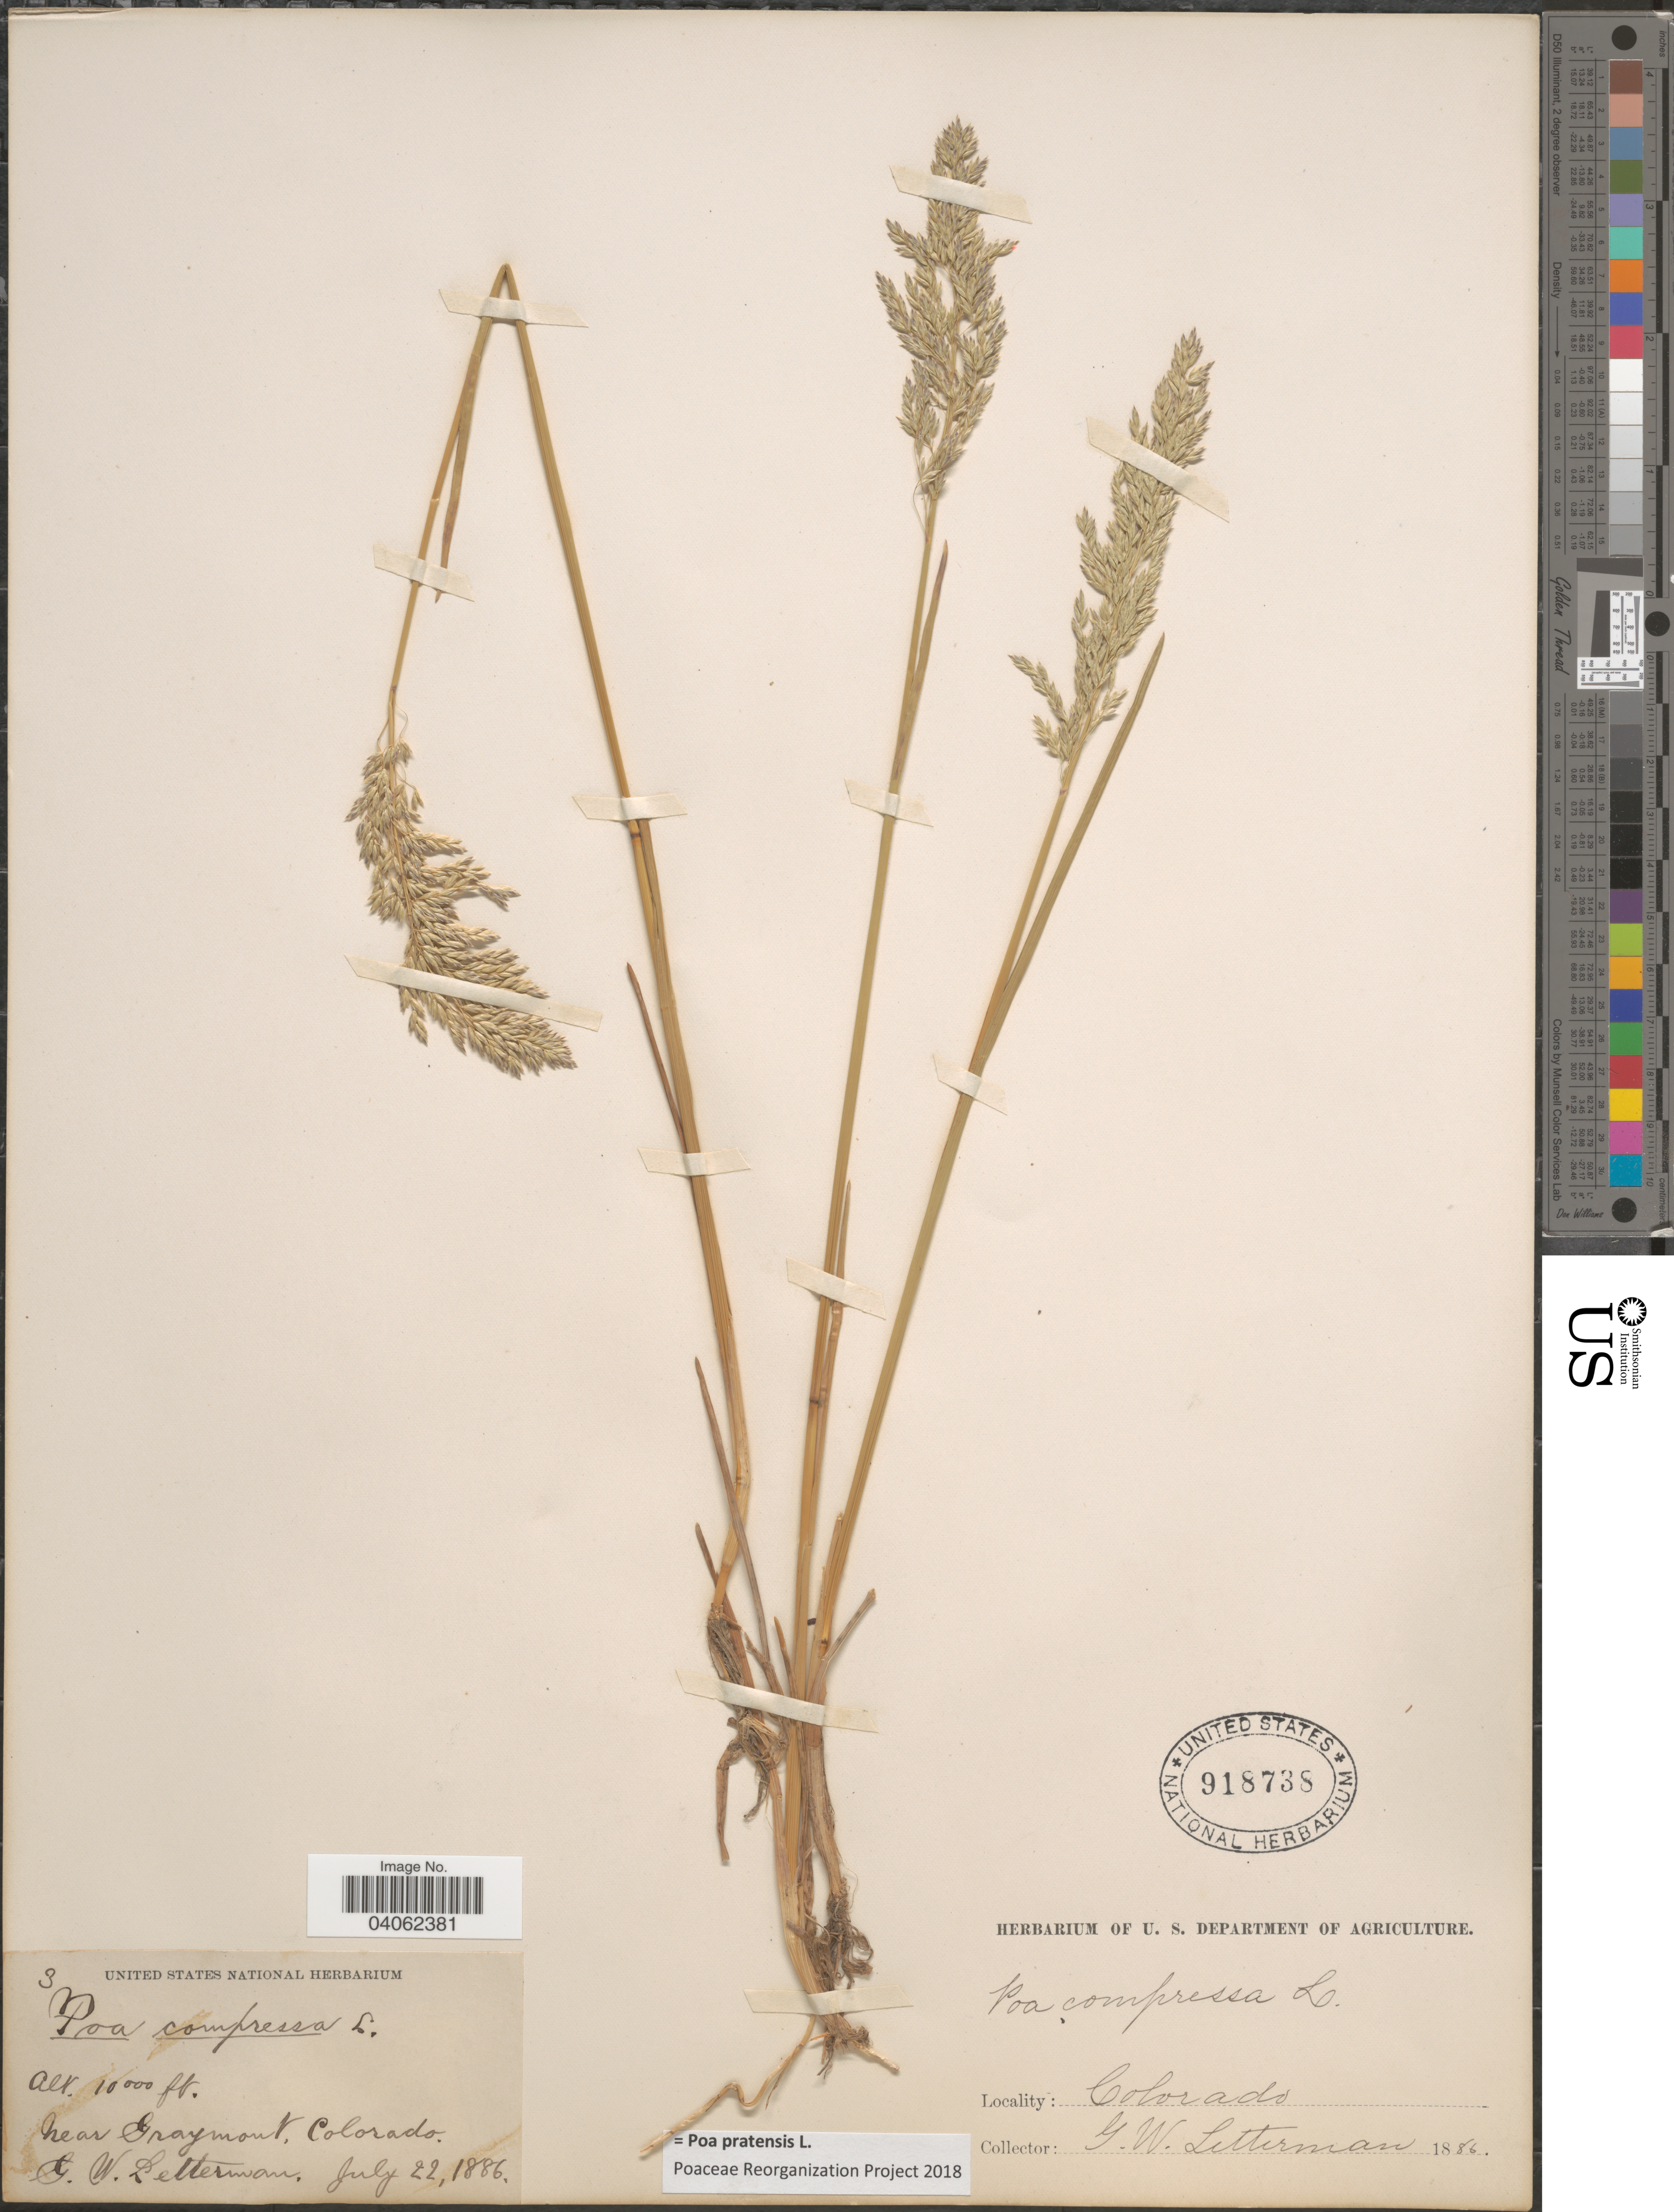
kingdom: Plantae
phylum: Tracheophyta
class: Liliopsida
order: Poales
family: Poaceae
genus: Poa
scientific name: Poa pratensis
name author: L.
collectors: G. W. Letterman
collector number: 3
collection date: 1886-07-22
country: United States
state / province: Colorado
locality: Near Graymont.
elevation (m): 3048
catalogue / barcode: US 918738